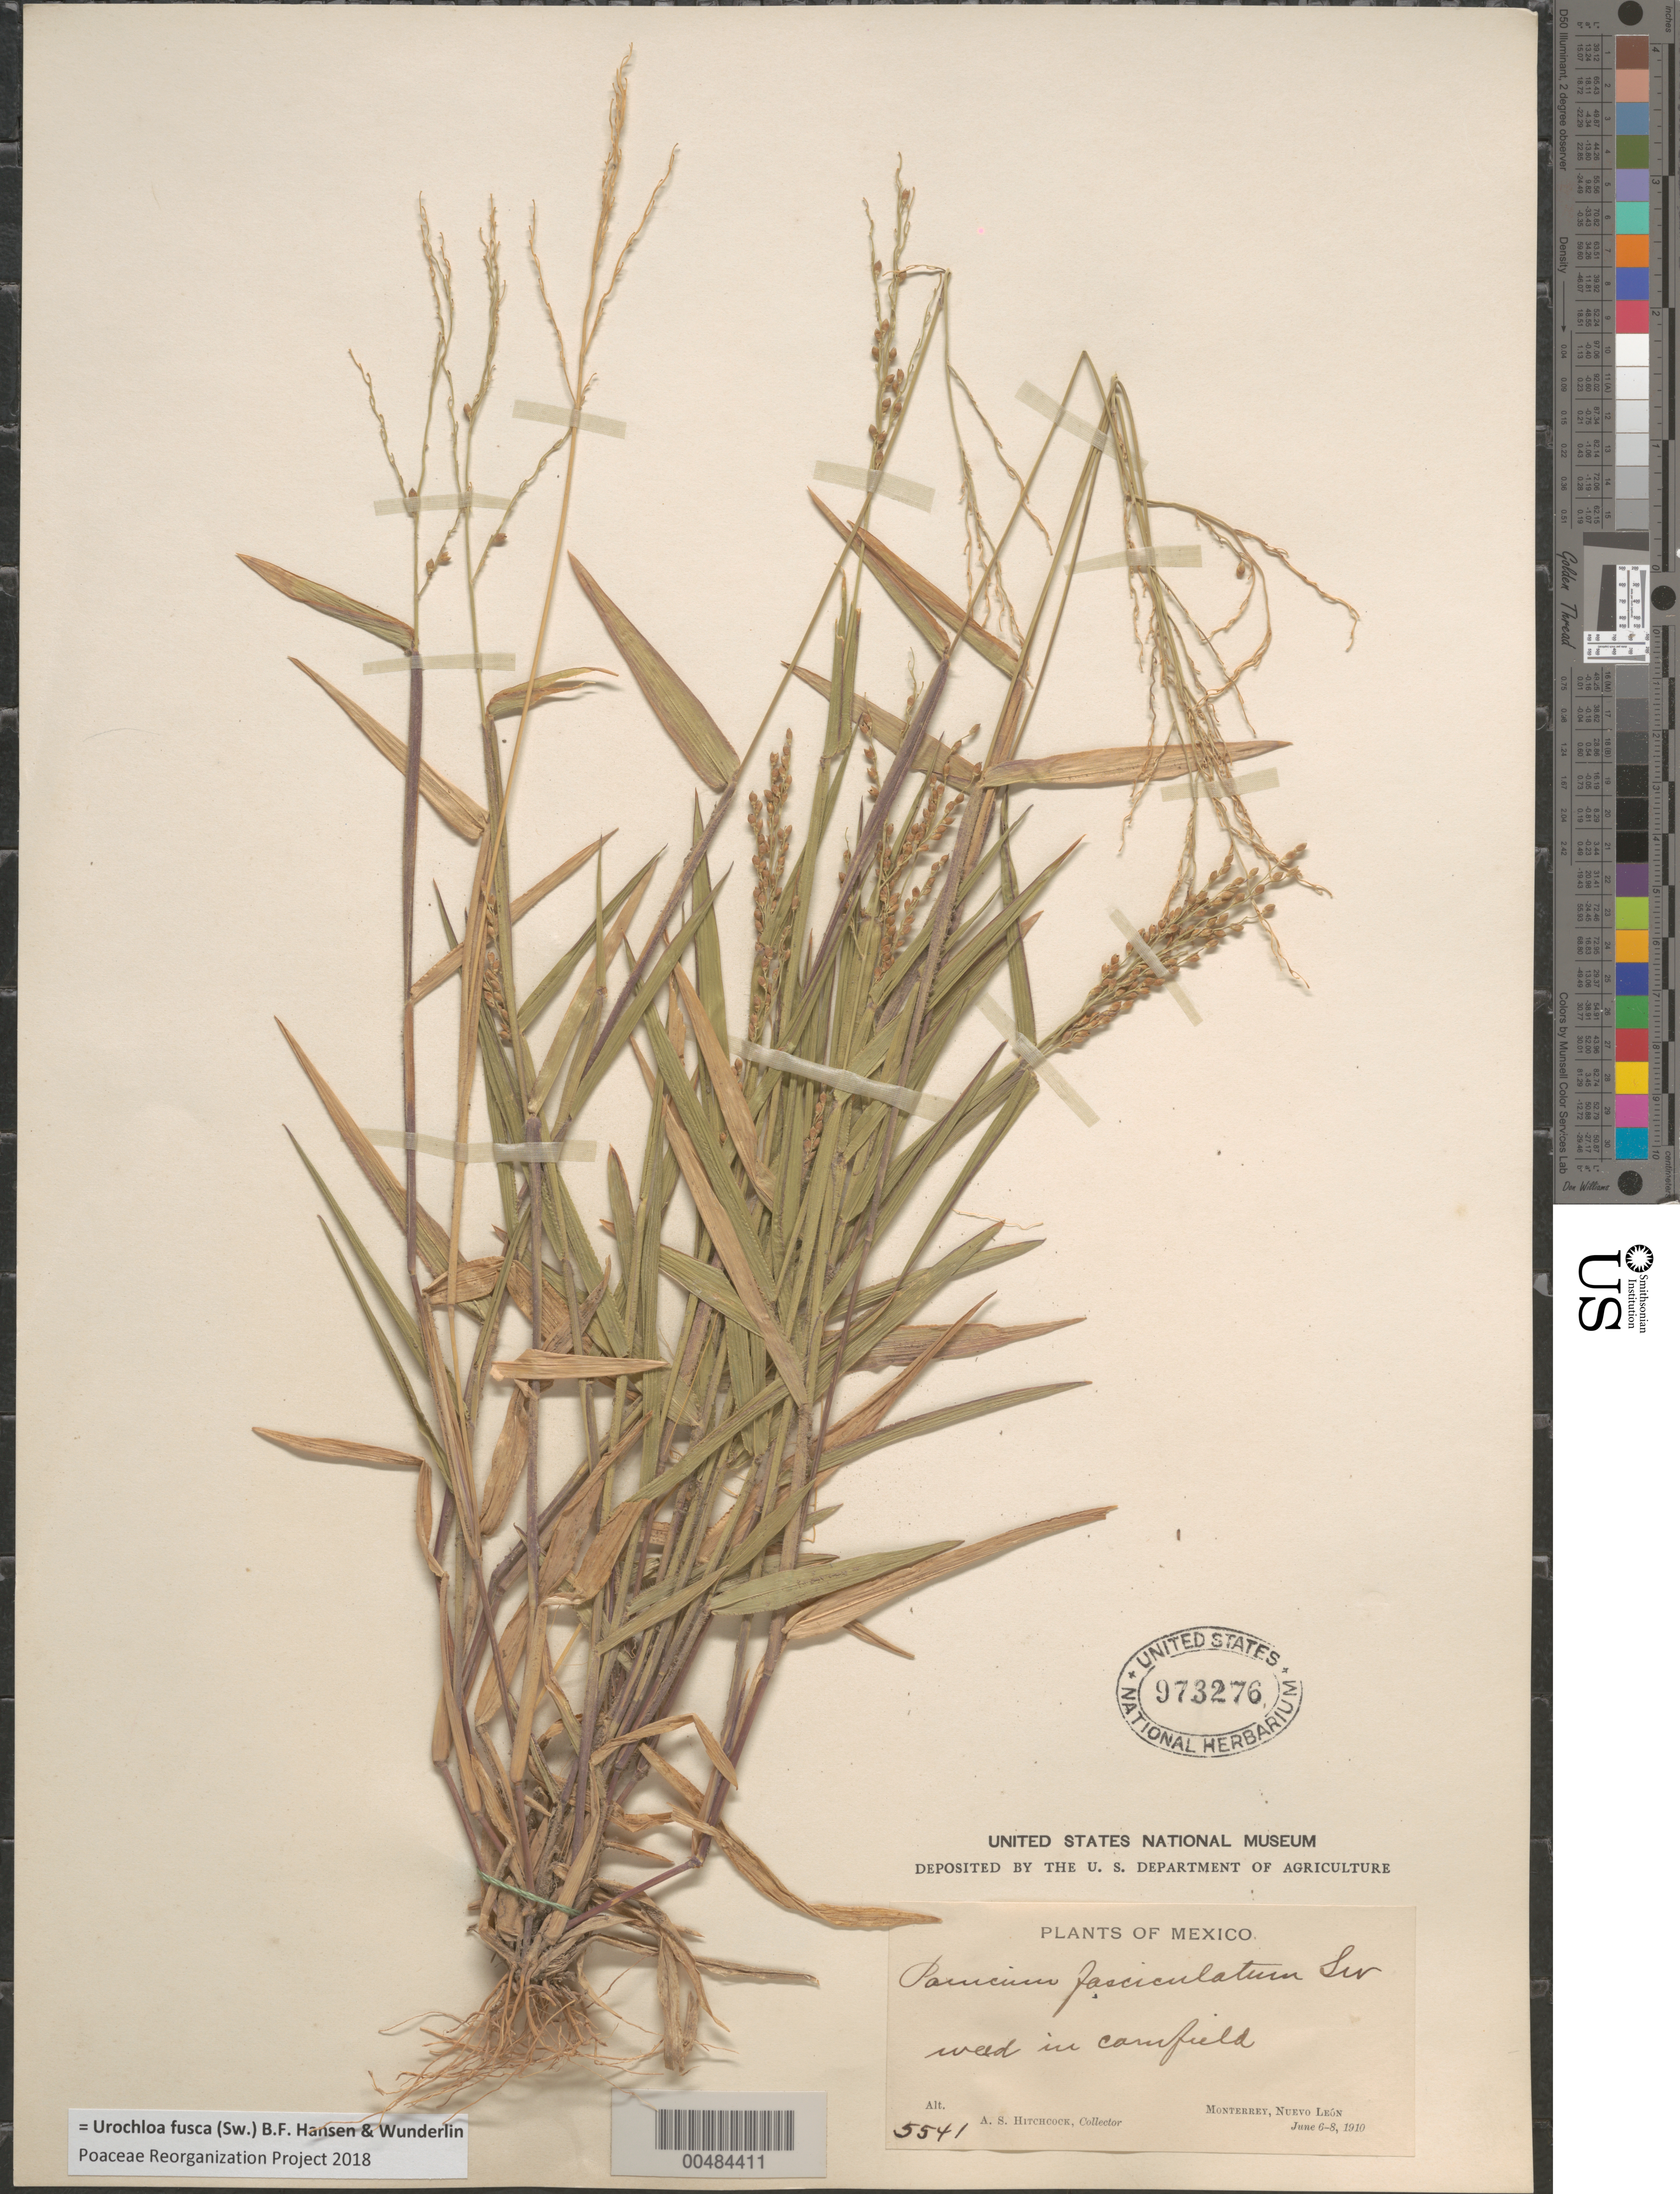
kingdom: Plantae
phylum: Tracheophyta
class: Liliopsida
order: Poales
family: Poaceae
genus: Brachiaria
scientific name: Brachiaria fasciculata var. reticulata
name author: (Torr.) Beetle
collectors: A. S. Hitchcock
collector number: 5541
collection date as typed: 6 Jun 1910 to 8 Jun 1910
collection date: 1910-06-06/1910-06-08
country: Mexico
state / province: Nuevo León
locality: Monterrey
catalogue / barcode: US 973276